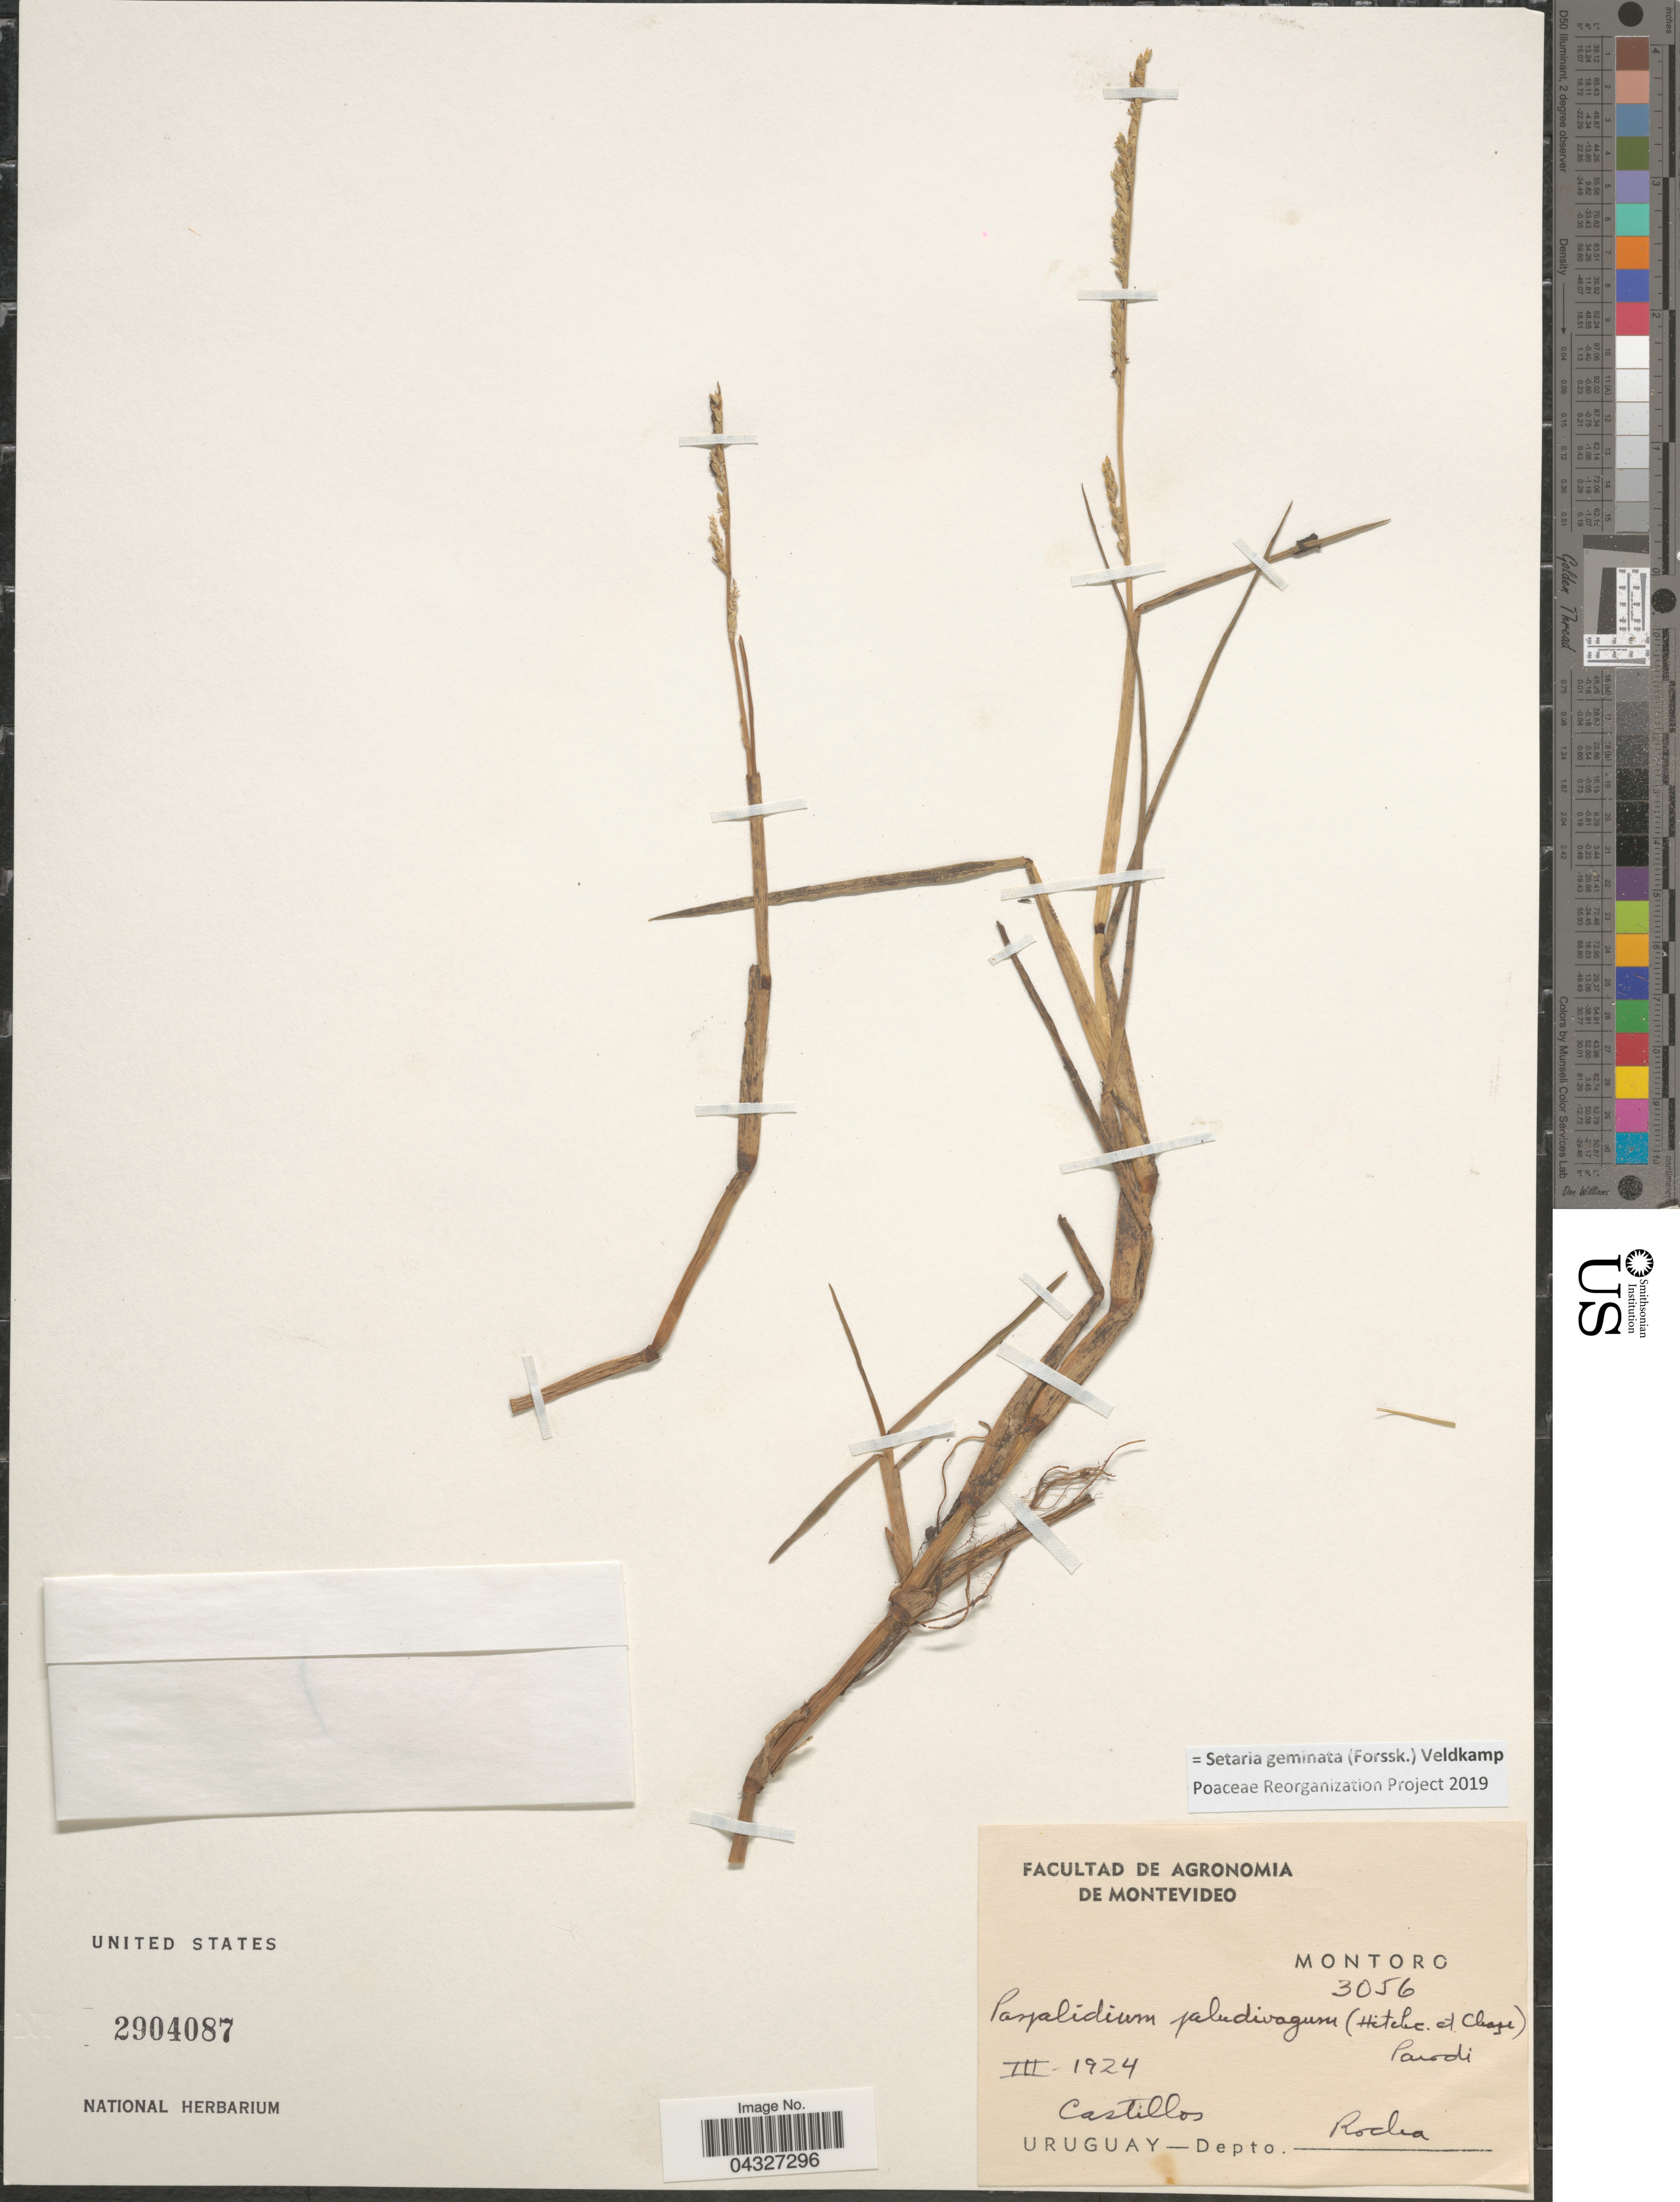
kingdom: Plantae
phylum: Tracheophyta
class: Liliopsida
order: Poales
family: Poaceae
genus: Setaria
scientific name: Setaria geminata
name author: (Forssk.) Veldkamp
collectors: Castillos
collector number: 3056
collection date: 1924-03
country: Uruguay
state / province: Rocha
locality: Montoro. Depto. Rocha.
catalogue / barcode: US 2904087